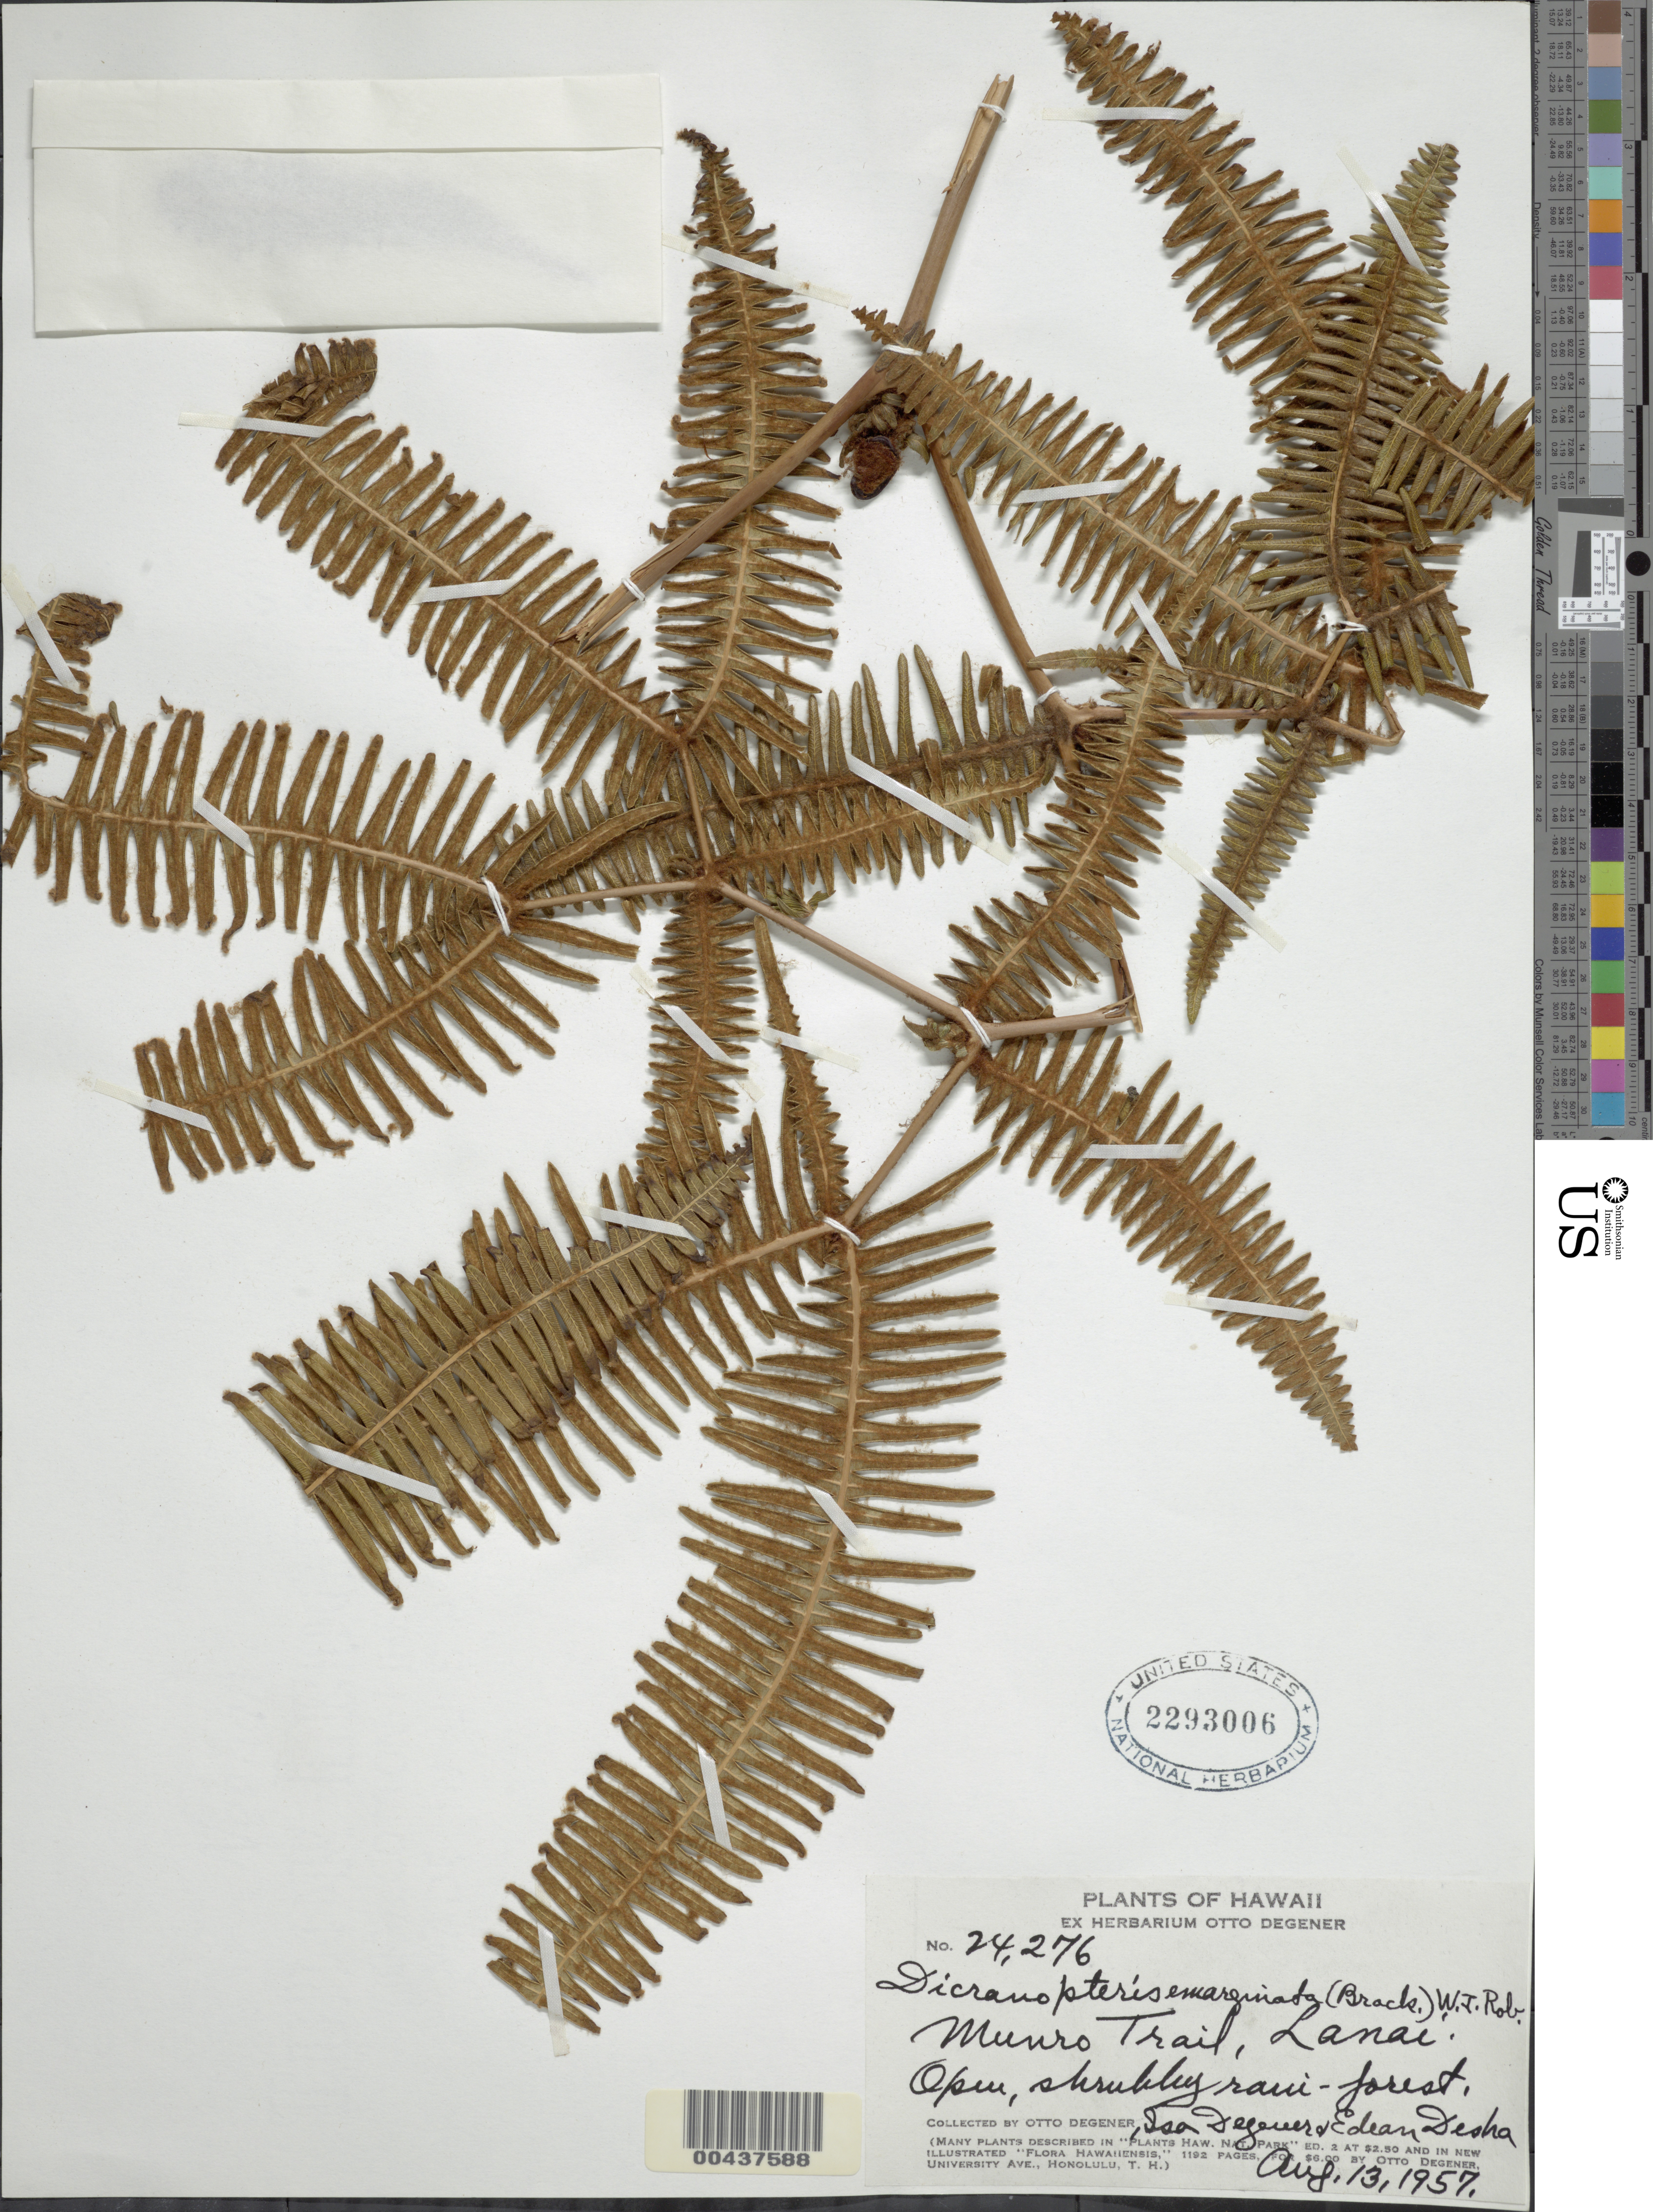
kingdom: Plantae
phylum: Tracheophyta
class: Polypodiopsida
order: Gleicheniales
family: Gleicheniaceae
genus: Dicranopteris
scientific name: Dicranopteris linearis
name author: (Burm. f.) Underw.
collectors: O. Degener, I. Degener & E. Desha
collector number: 24276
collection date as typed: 13 Aug 1957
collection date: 1957-08-13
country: United States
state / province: Hawaii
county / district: Maui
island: Lana'i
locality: Munro Trail, Lanai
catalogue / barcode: US 2293006